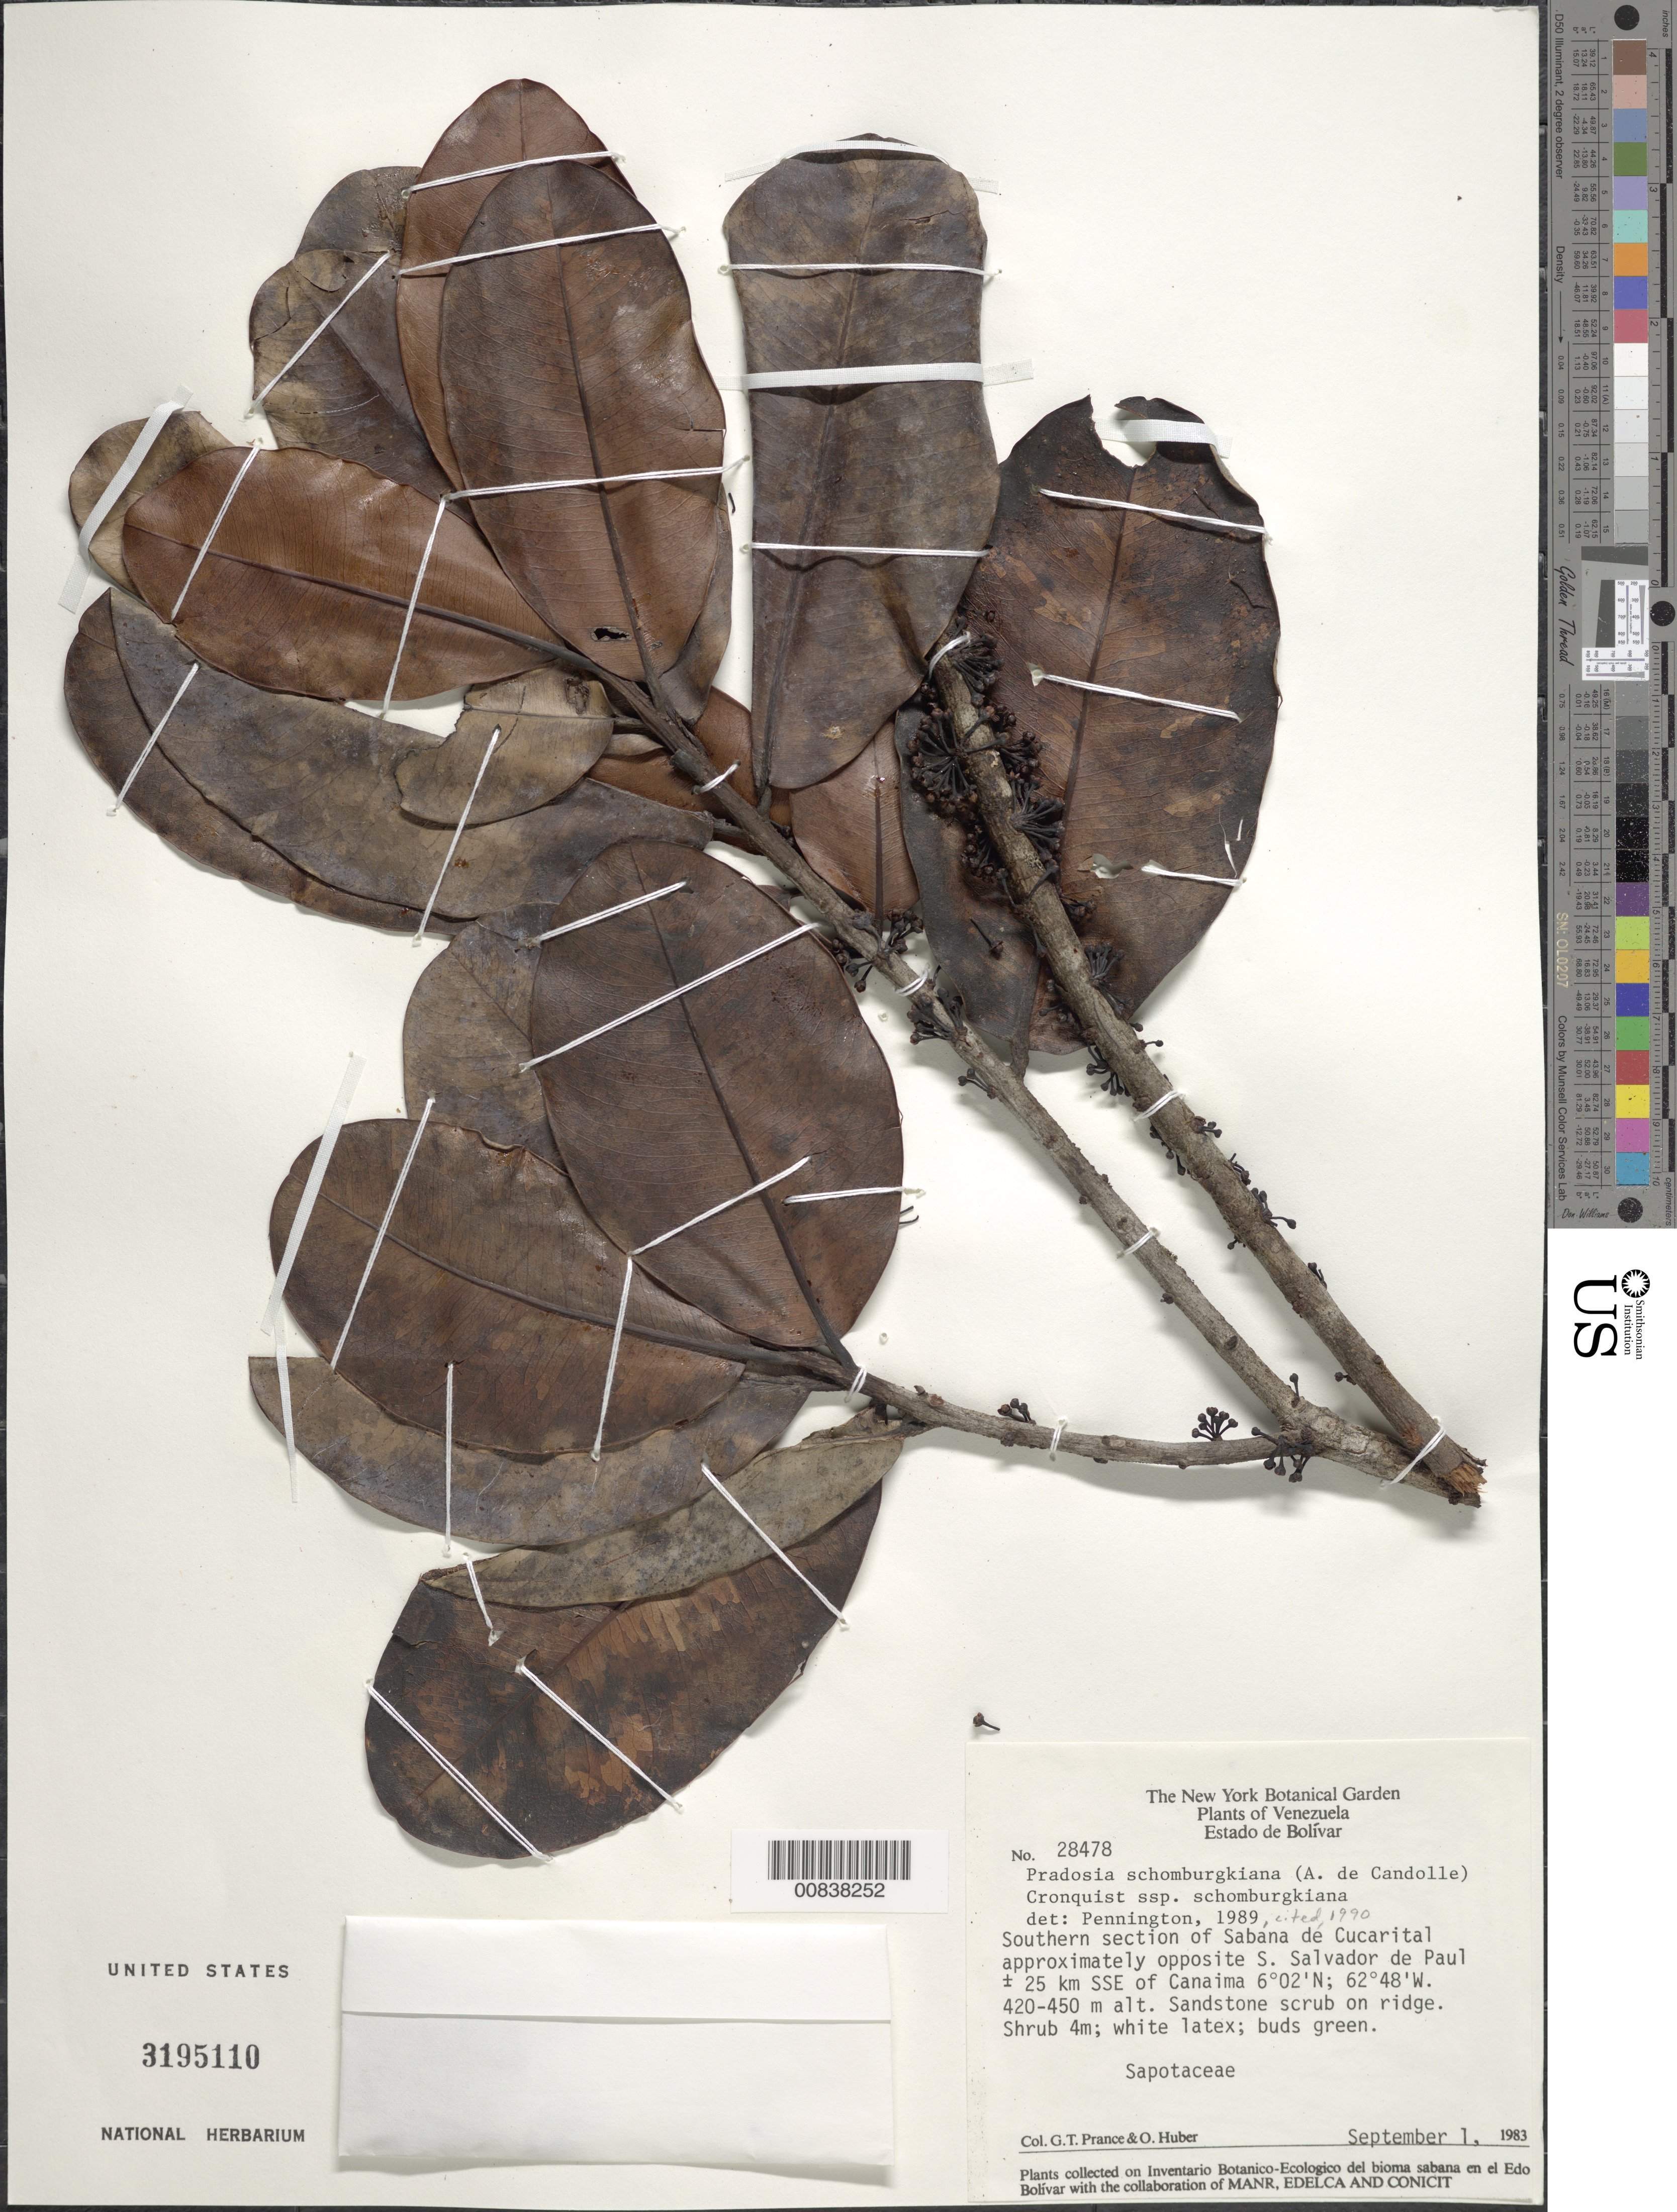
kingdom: Plantae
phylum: Tracheophyta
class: Magnoliopsida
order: Ericales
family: Sapotaceae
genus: Pradosia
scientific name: Pradosia schomburgkiana subsp. schomburgkiana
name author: (A. DC.) Cronq.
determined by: Pennington, T. D., (K)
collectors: G. T. Prance & O. Huber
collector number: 28478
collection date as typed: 1-Sep-83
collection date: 1983-09-01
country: Venezuela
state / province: Bolívar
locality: Sabana de Cucarital, opposite S. Salvador de Paul, ± 25 km SSE of Canaima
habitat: Sandstone scrub on ridge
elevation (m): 420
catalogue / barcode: US 3195110